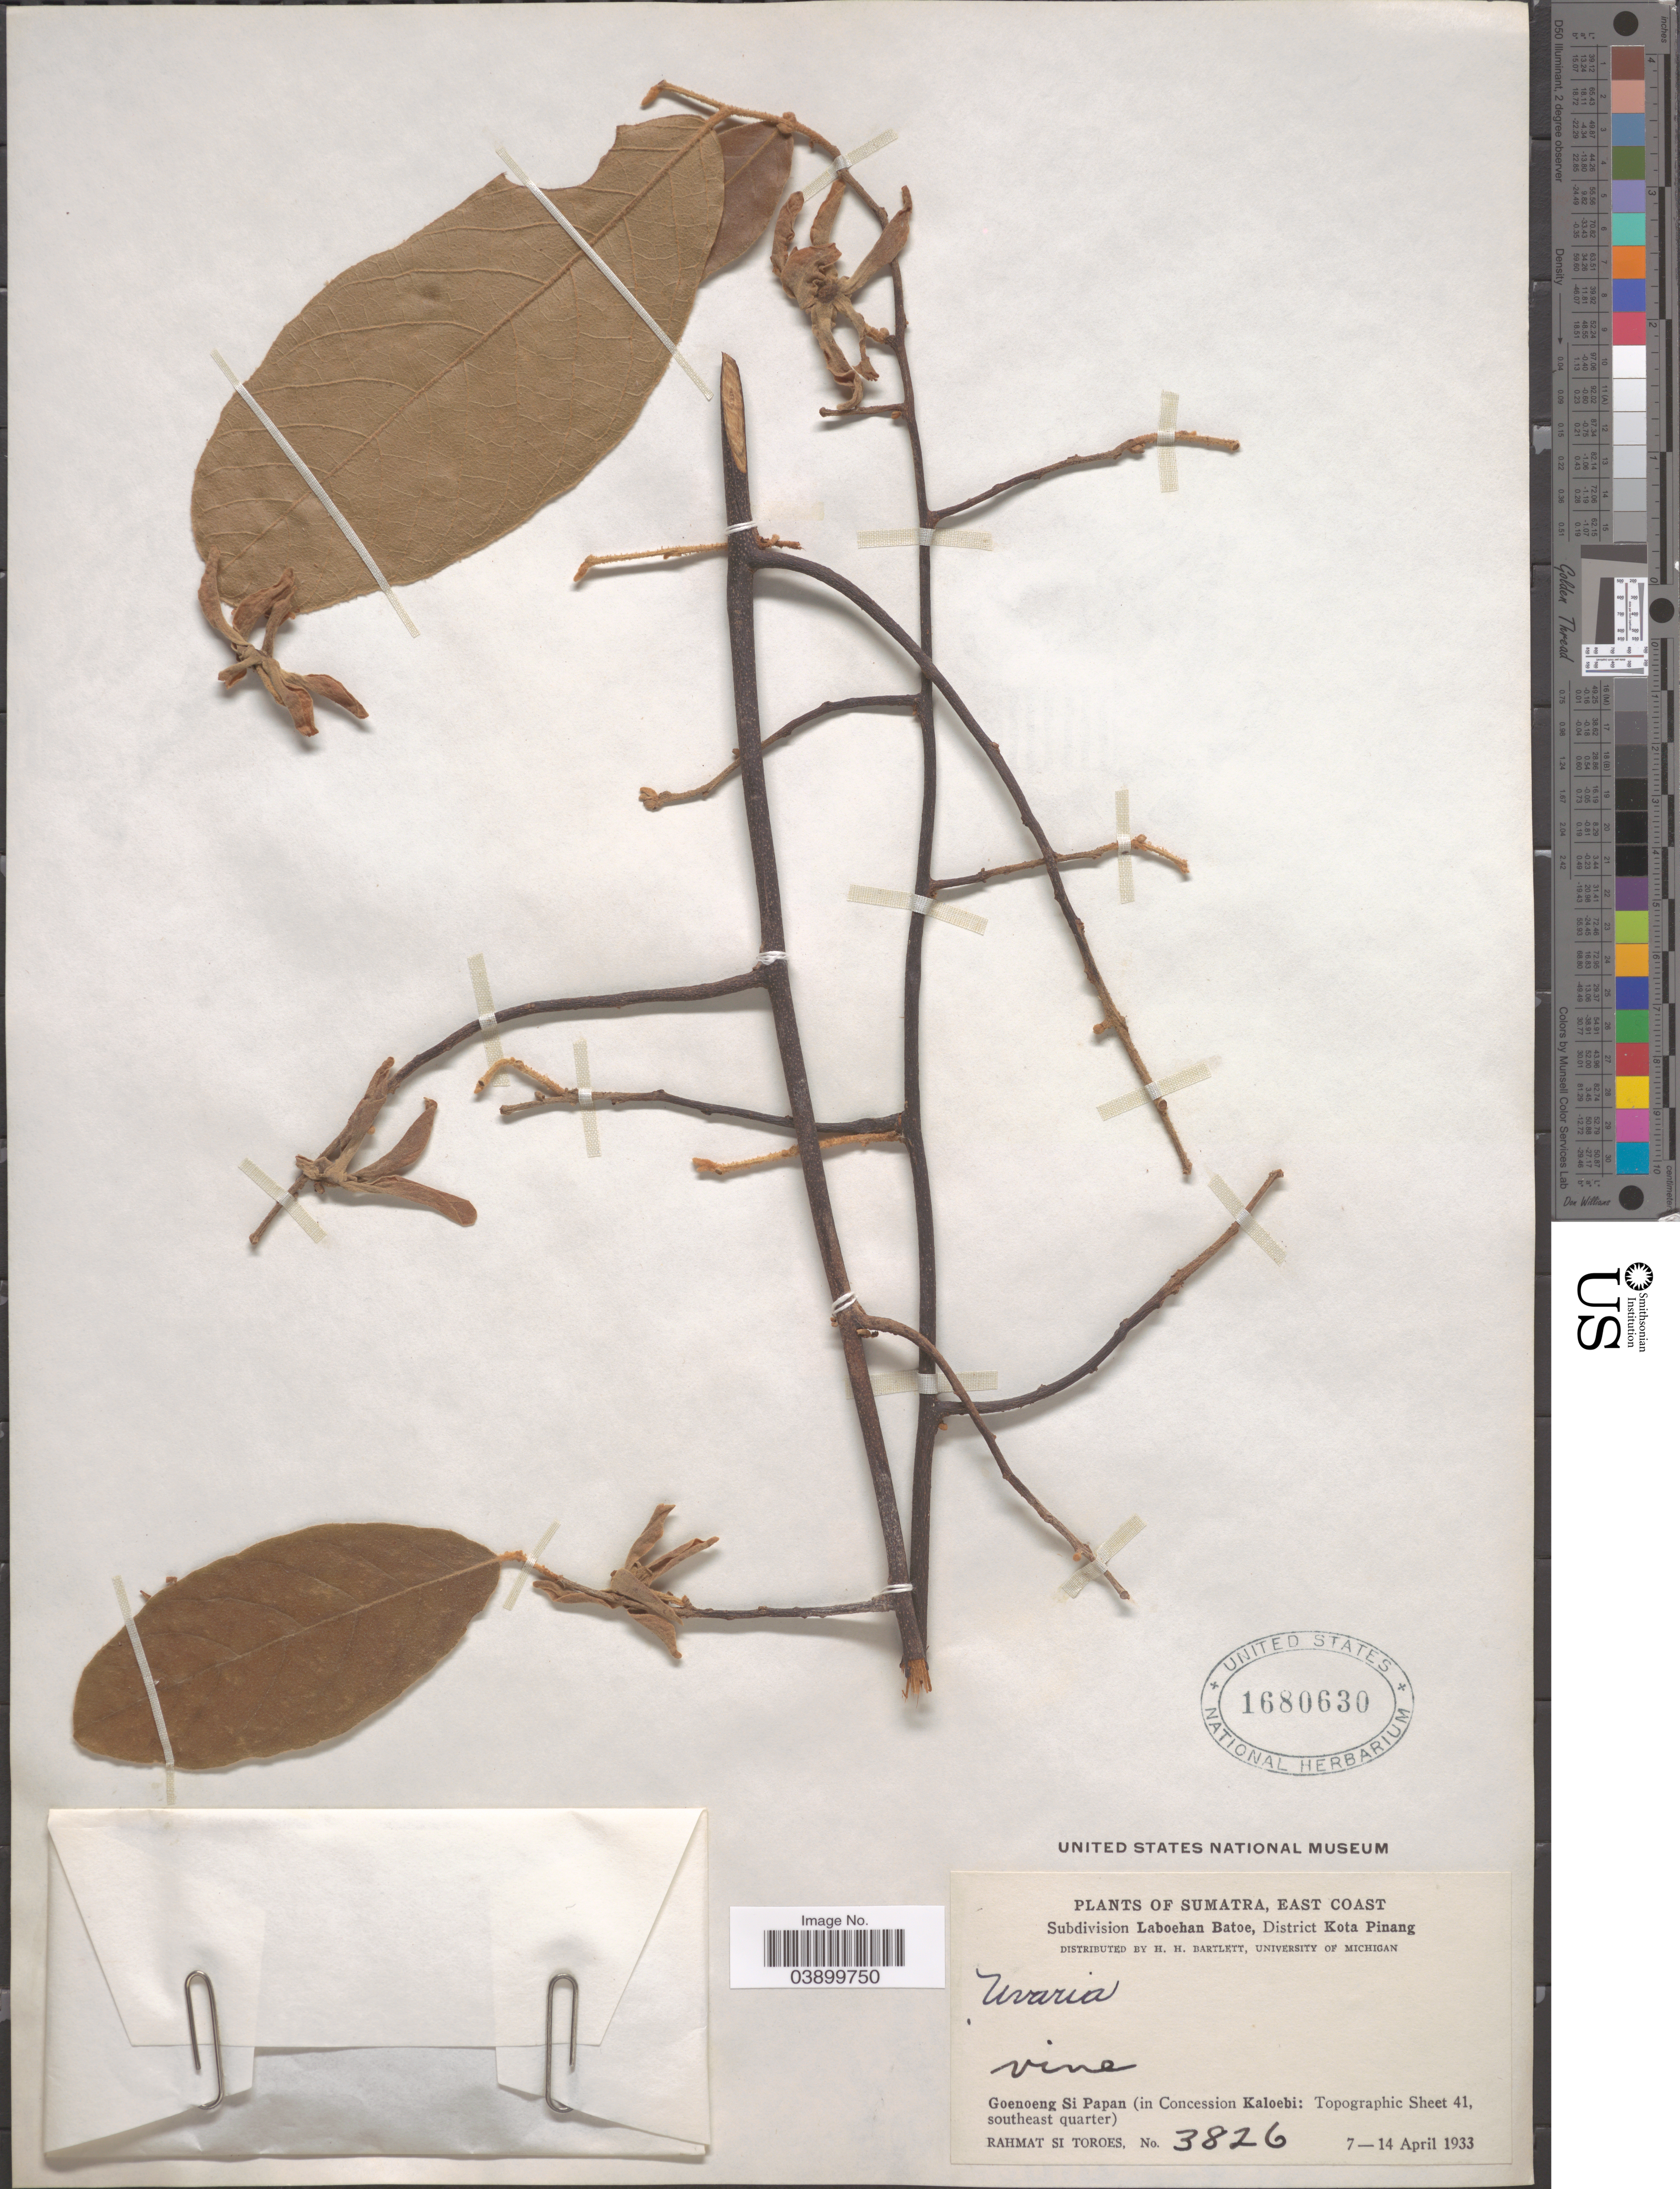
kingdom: Plantae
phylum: Tracheophyta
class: Magnoliopsida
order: Magnoliales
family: Annonaceae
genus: Uvaria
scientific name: Uvaria sp.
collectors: Rahmat Si Boeea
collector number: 3826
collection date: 1933-04-07/1933-04-14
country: Indonesia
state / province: Sumatra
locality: East Coast. Subdivision Laboehan Batoe, District Kota Pinang. Goenoeng Si Papan (in Concession Kaloebi: Topographic Sheet 41, southeast quarter).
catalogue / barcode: US 1680630